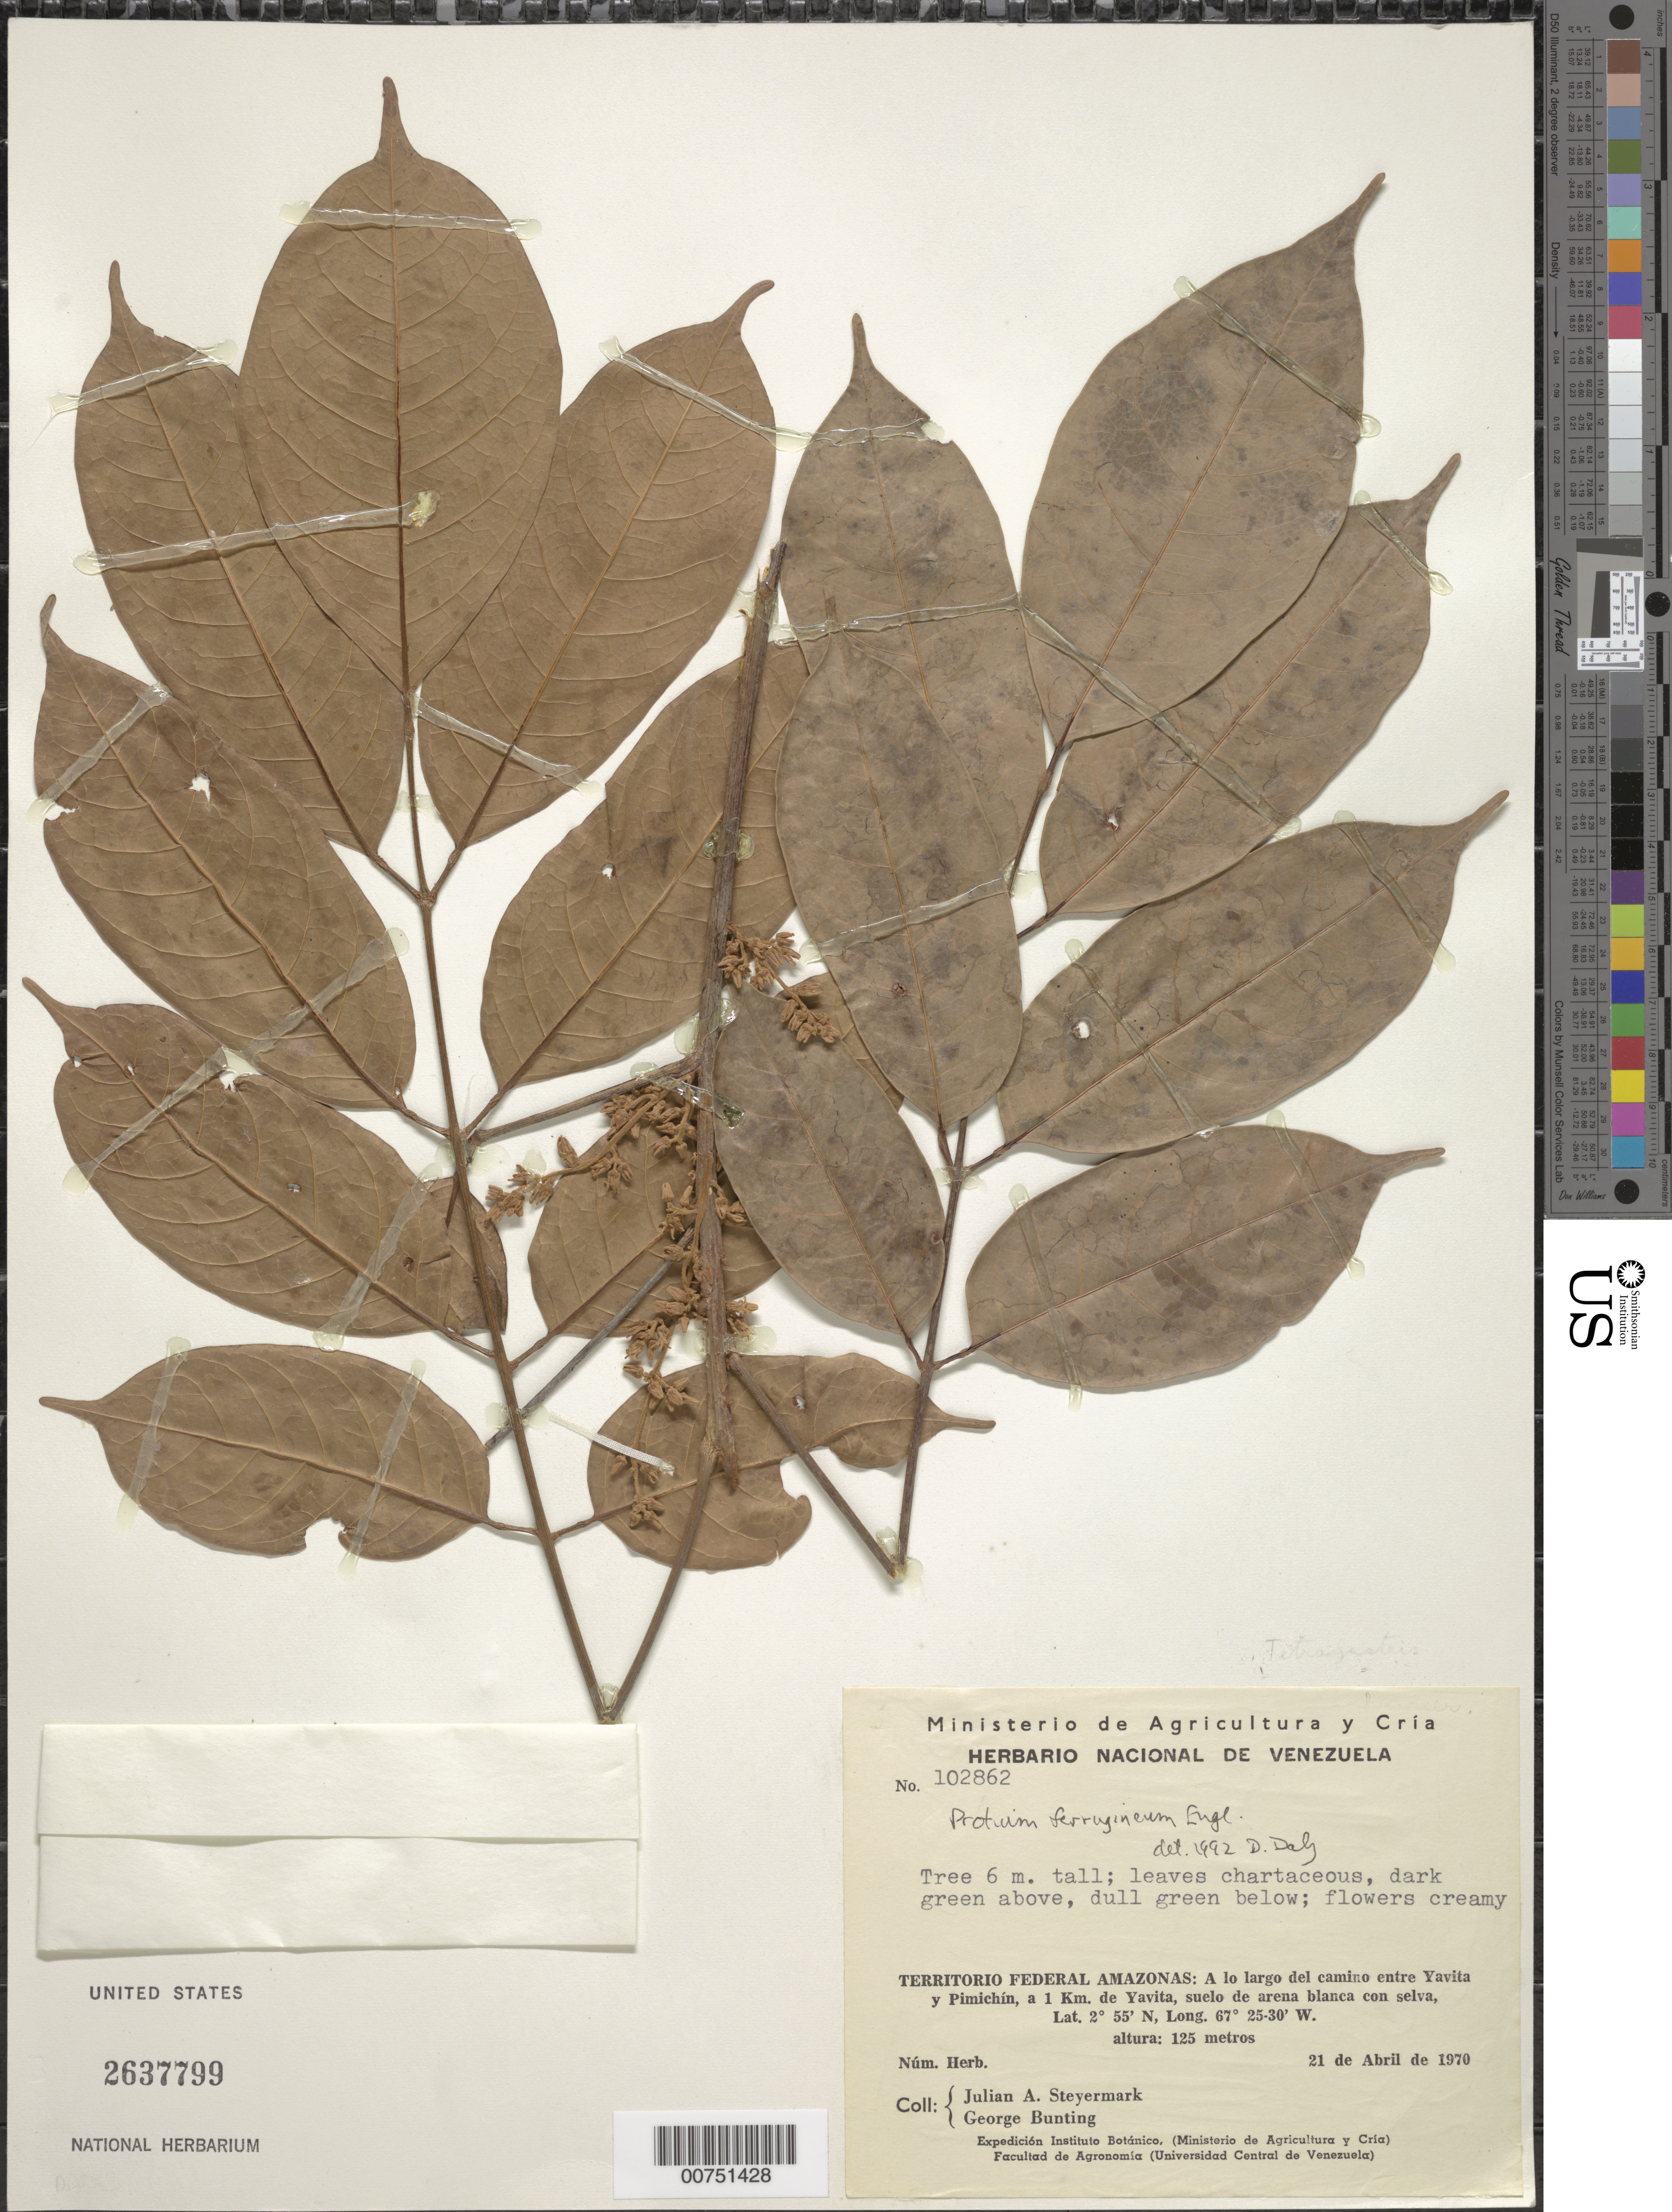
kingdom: Plantae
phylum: Tracheophyta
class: Magnoliopsida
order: Sapindales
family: Burseraceae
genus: Protium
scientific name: Protium ferrugineum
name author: (Engl.) Engl.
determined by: Daly, D. C.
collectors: J. Steyermark & G. S. Bunting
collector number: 102862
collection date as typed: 21-Apr-70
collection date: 1970-04-21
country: Venezuela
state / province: Amazonas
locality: Yavita-Pimichín, 1 km de Yavita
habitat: Suelo de arena blanca con selva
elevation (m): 125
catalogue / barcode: US 2637799